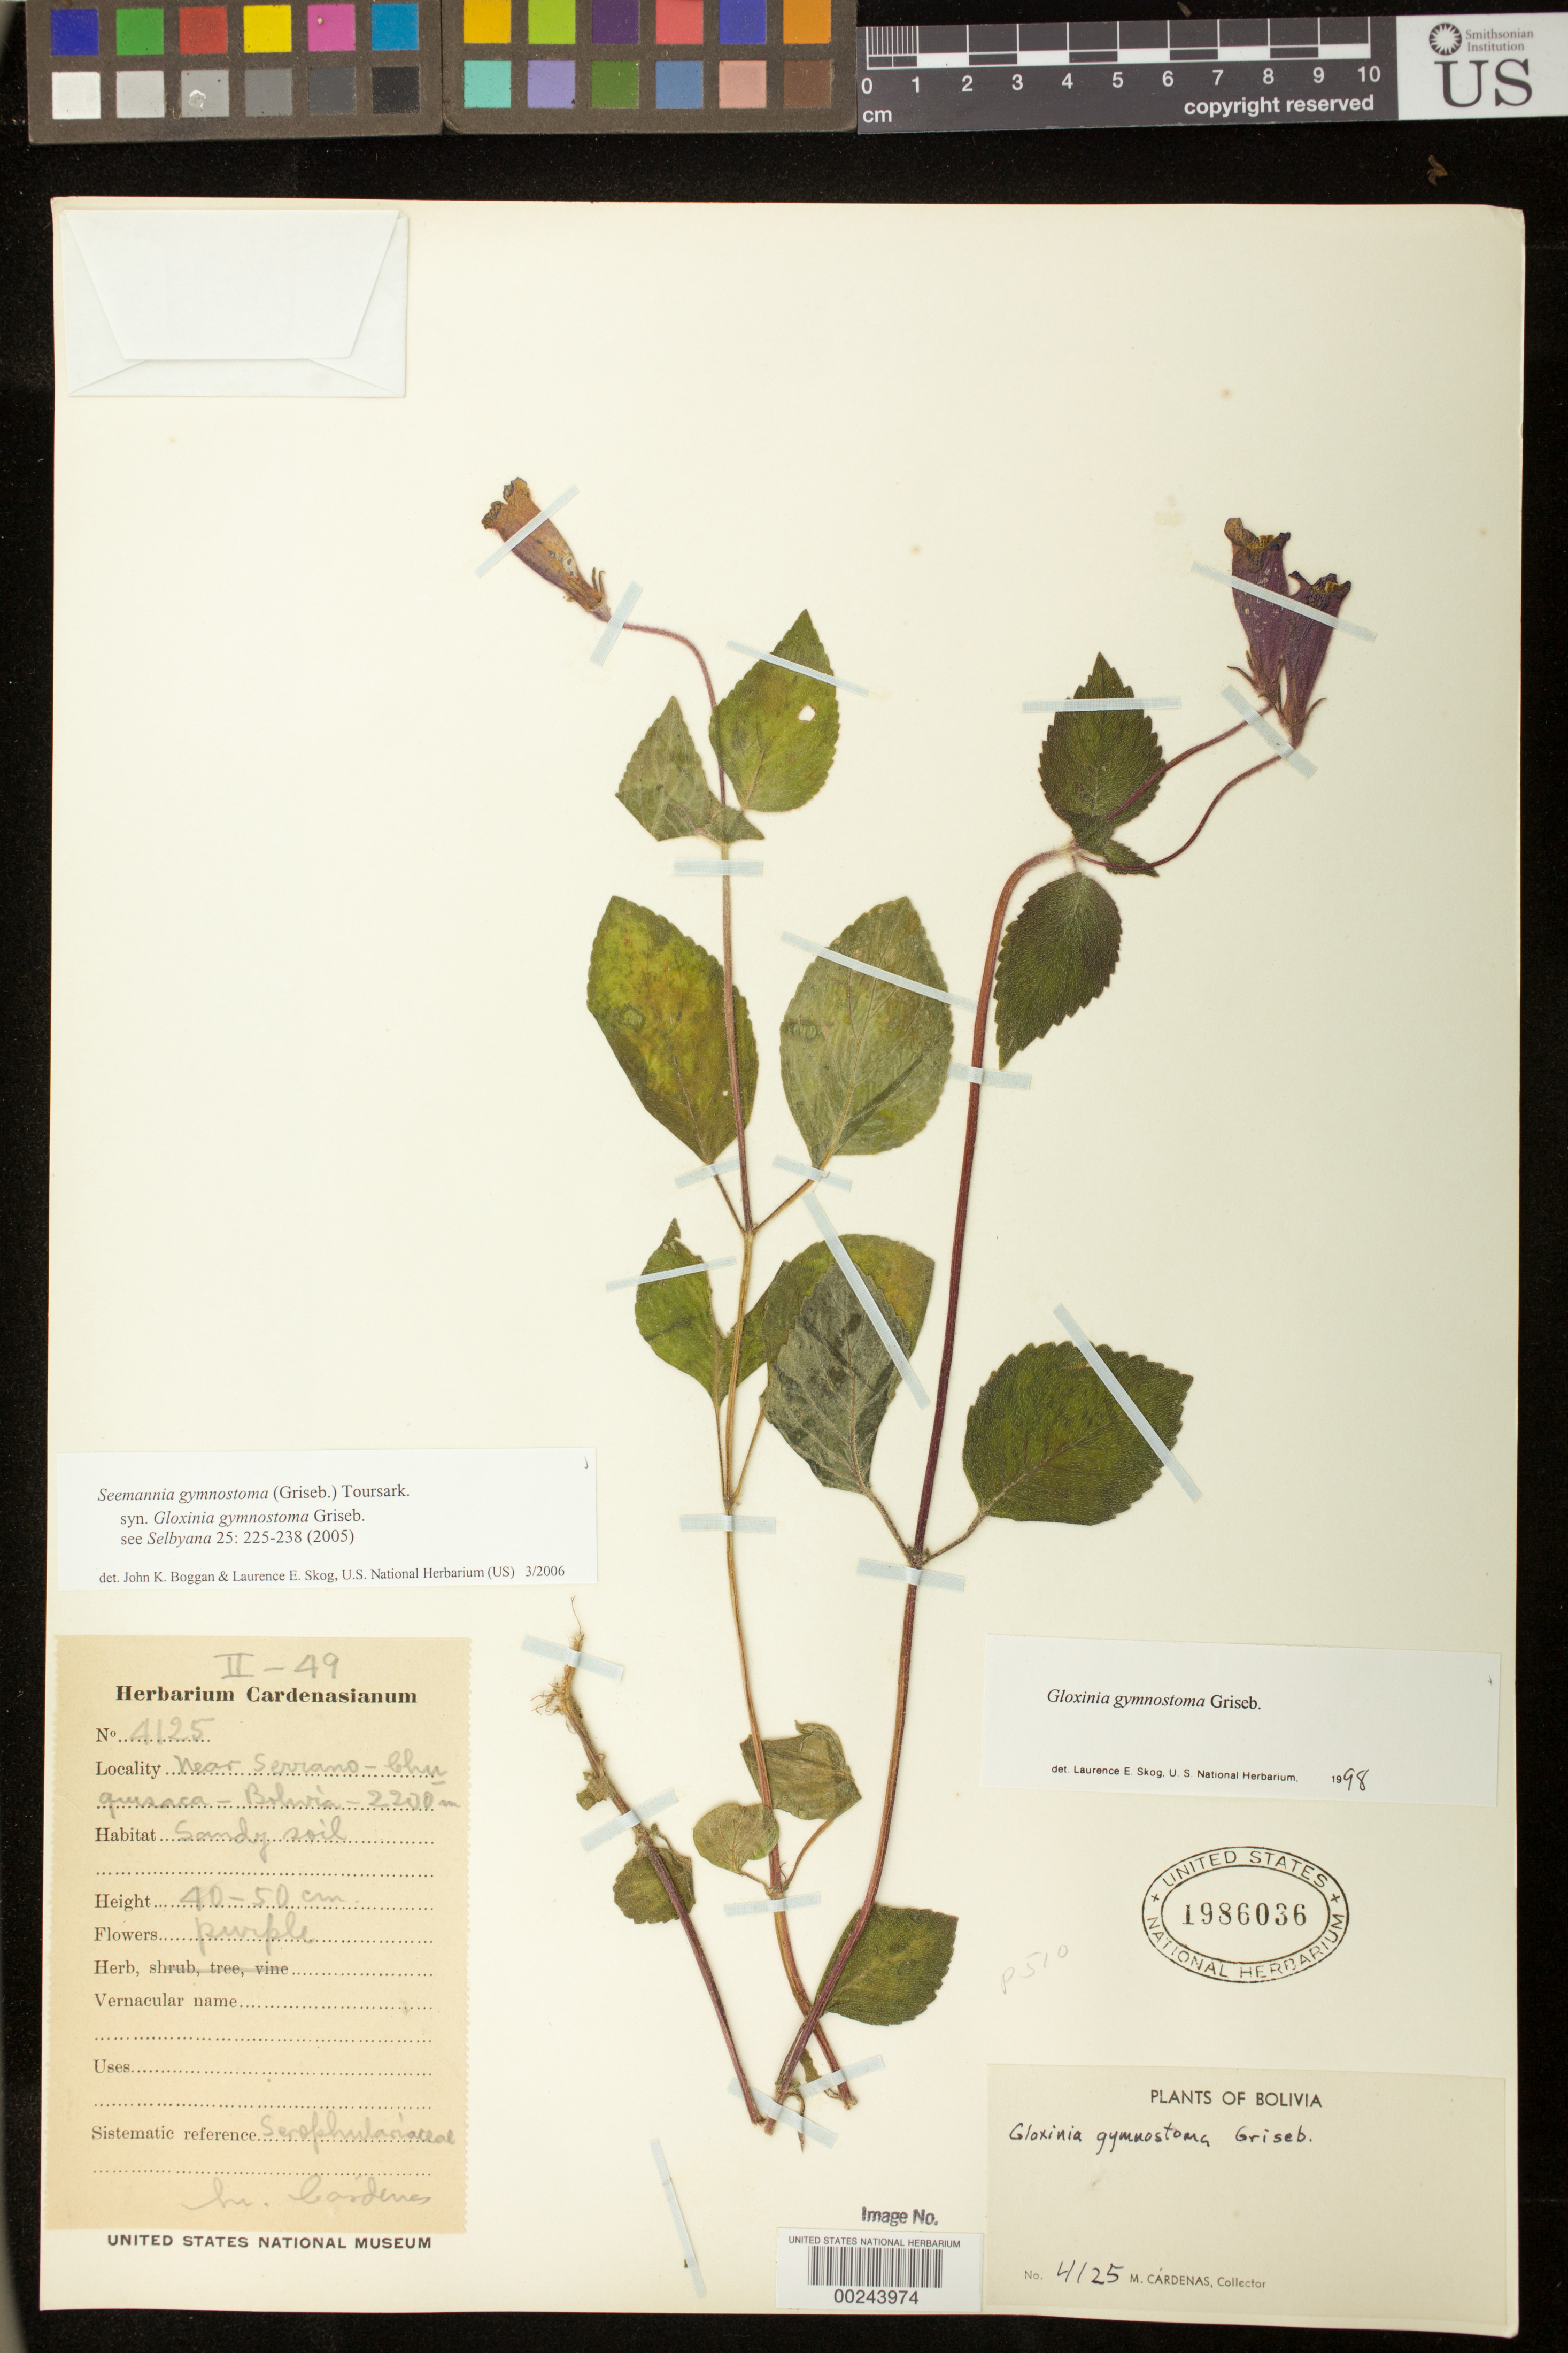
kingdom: Plantae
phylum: Tracheophyta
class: Magnoliopsida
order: Lamiales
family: Gesneriaceae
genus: Seemannia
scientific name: Seemannia gymnostoma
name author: (Griseb.) Toursark.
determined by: Boggan, J. K.; Skog, L. E.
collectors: M. Cárdenas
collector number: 4125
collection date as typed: Feb 1949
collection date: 1949-02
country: Bolivia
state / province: Chuquisaca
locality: Sucre, Near Serrano - Chuquisaca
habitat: Sandy soil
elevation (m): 2200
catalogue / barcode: US 1986036